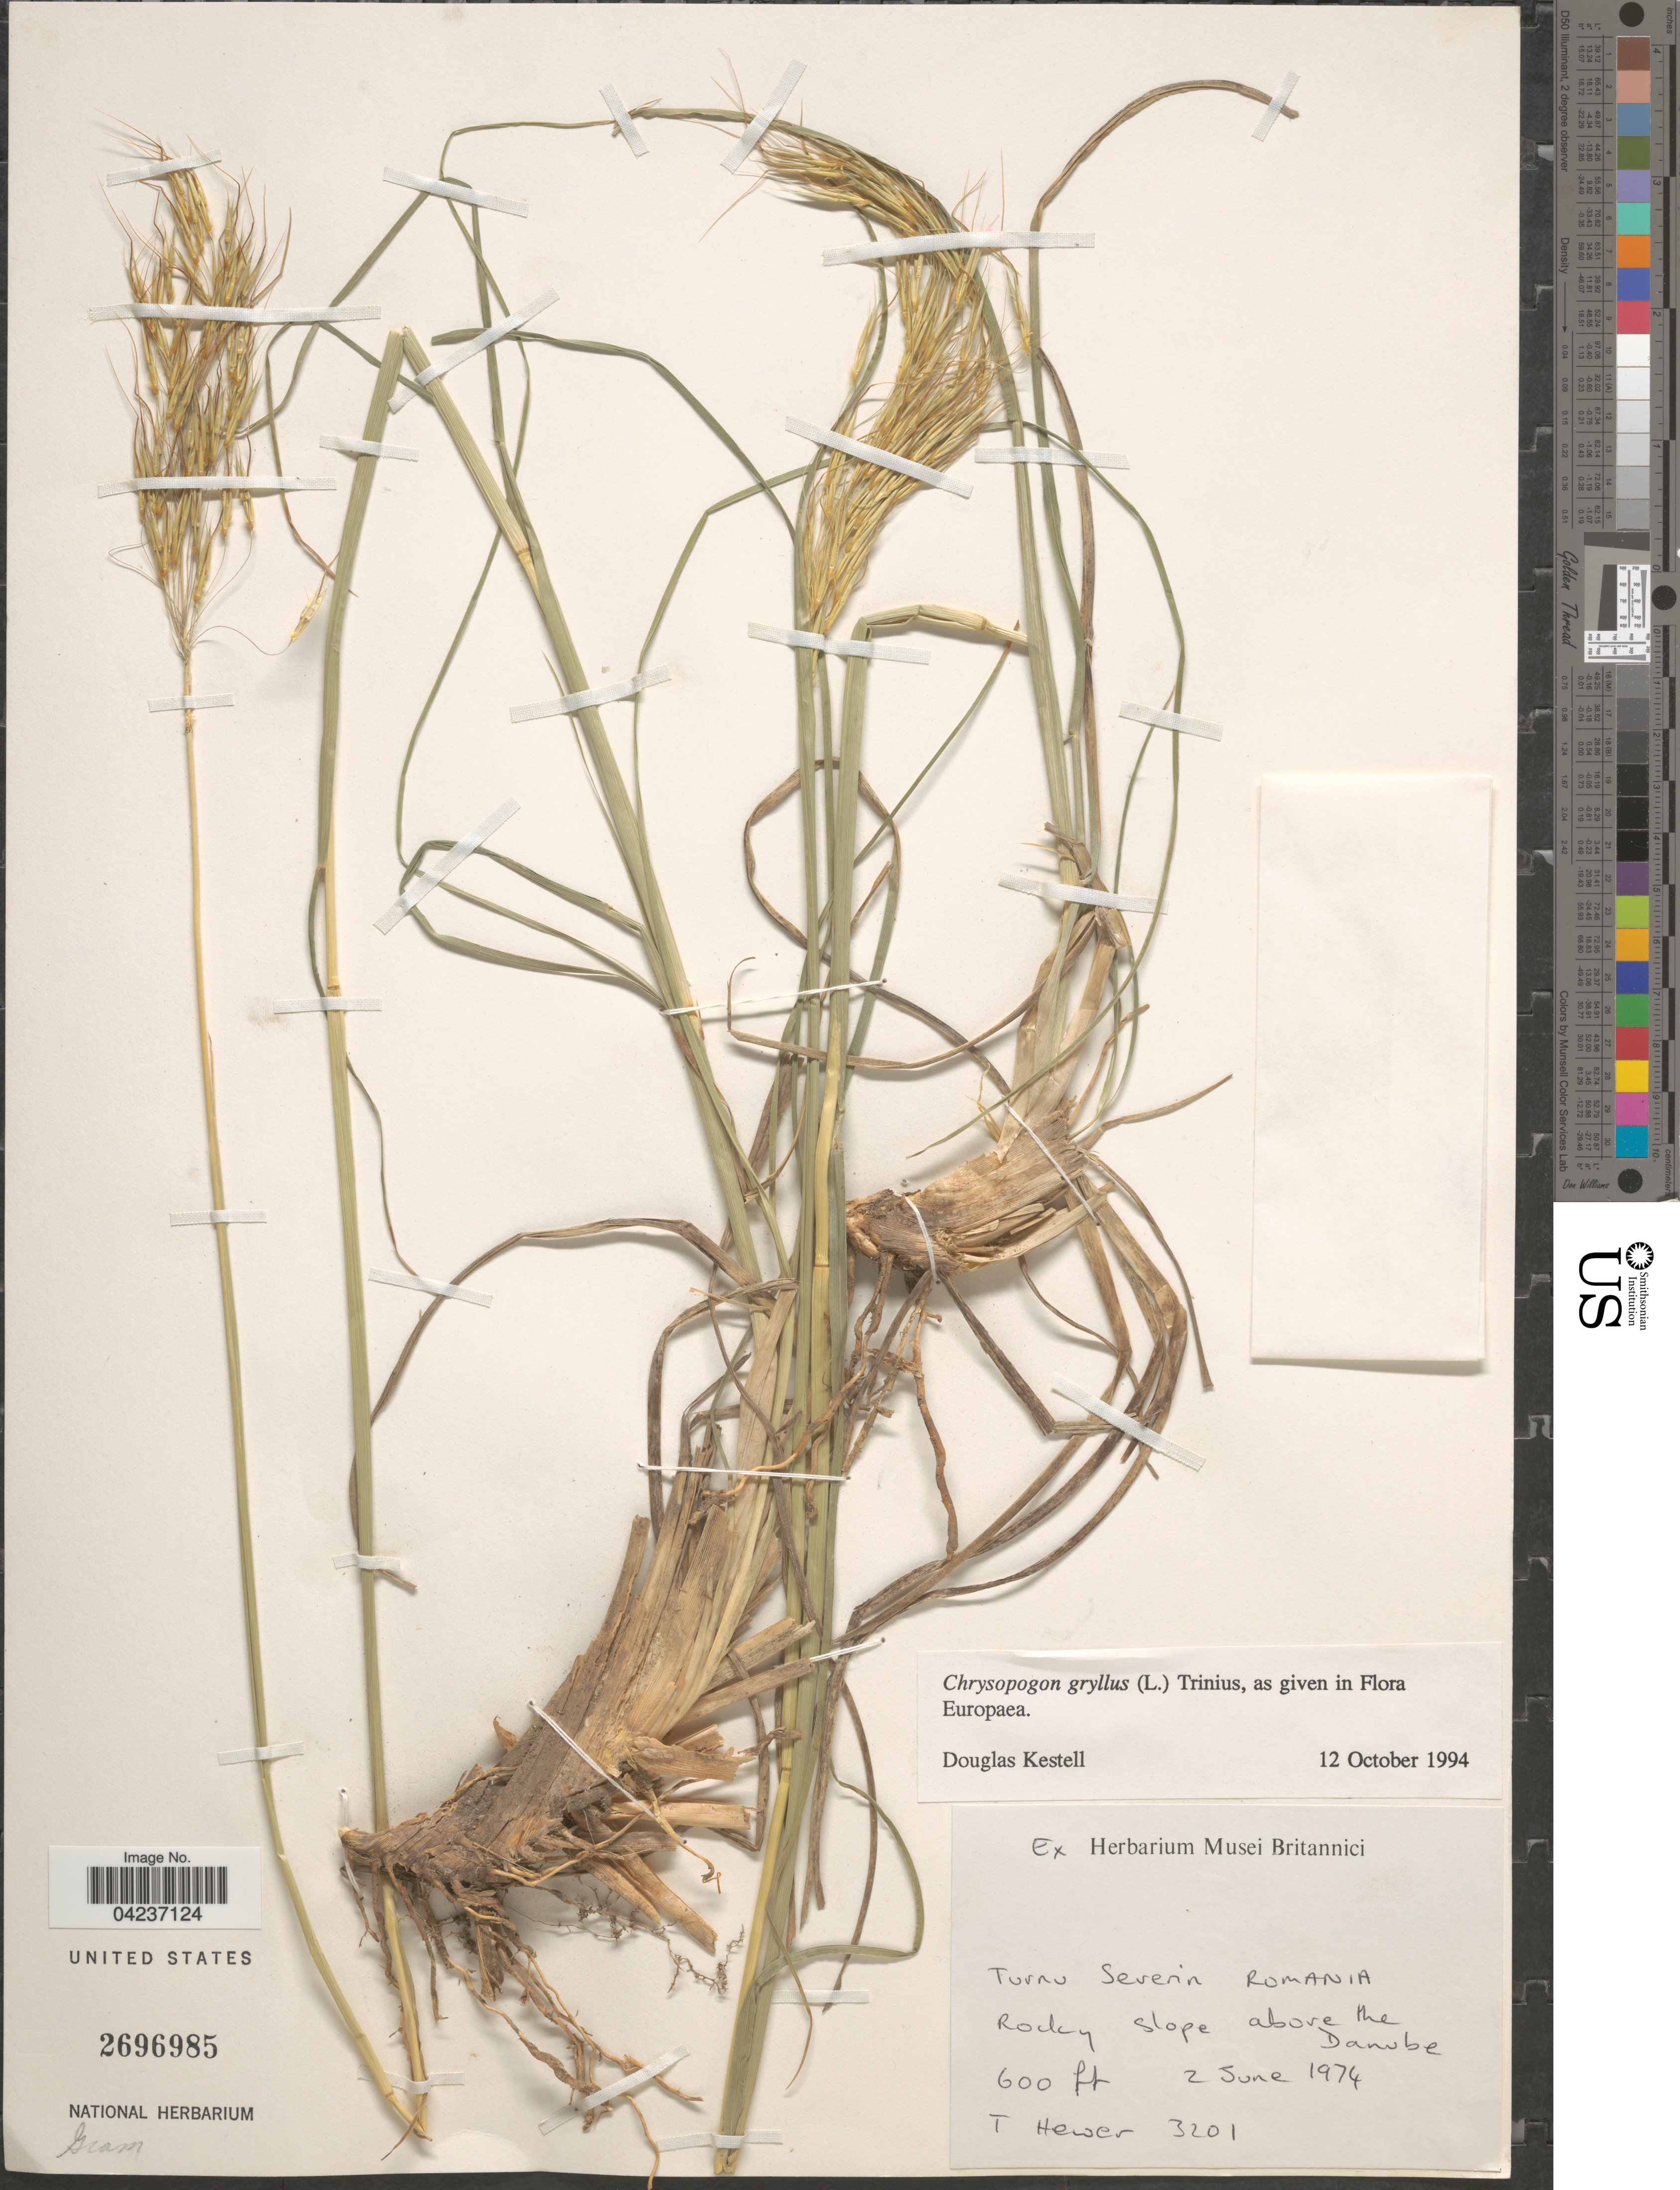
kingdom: Plantae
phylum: Tracheophyta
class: Liliopsida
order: Poales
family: Poaceae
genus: Chrysopogon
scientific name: Chrysopogon gryllus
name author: (L.) Trin.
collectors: T. Hewer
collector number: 3201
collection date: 1974-06-02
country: Romania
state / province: Caras-Severin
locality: Turnu Severin. Rocky slope above the Danube.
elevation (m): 183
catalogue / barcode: US 2696985